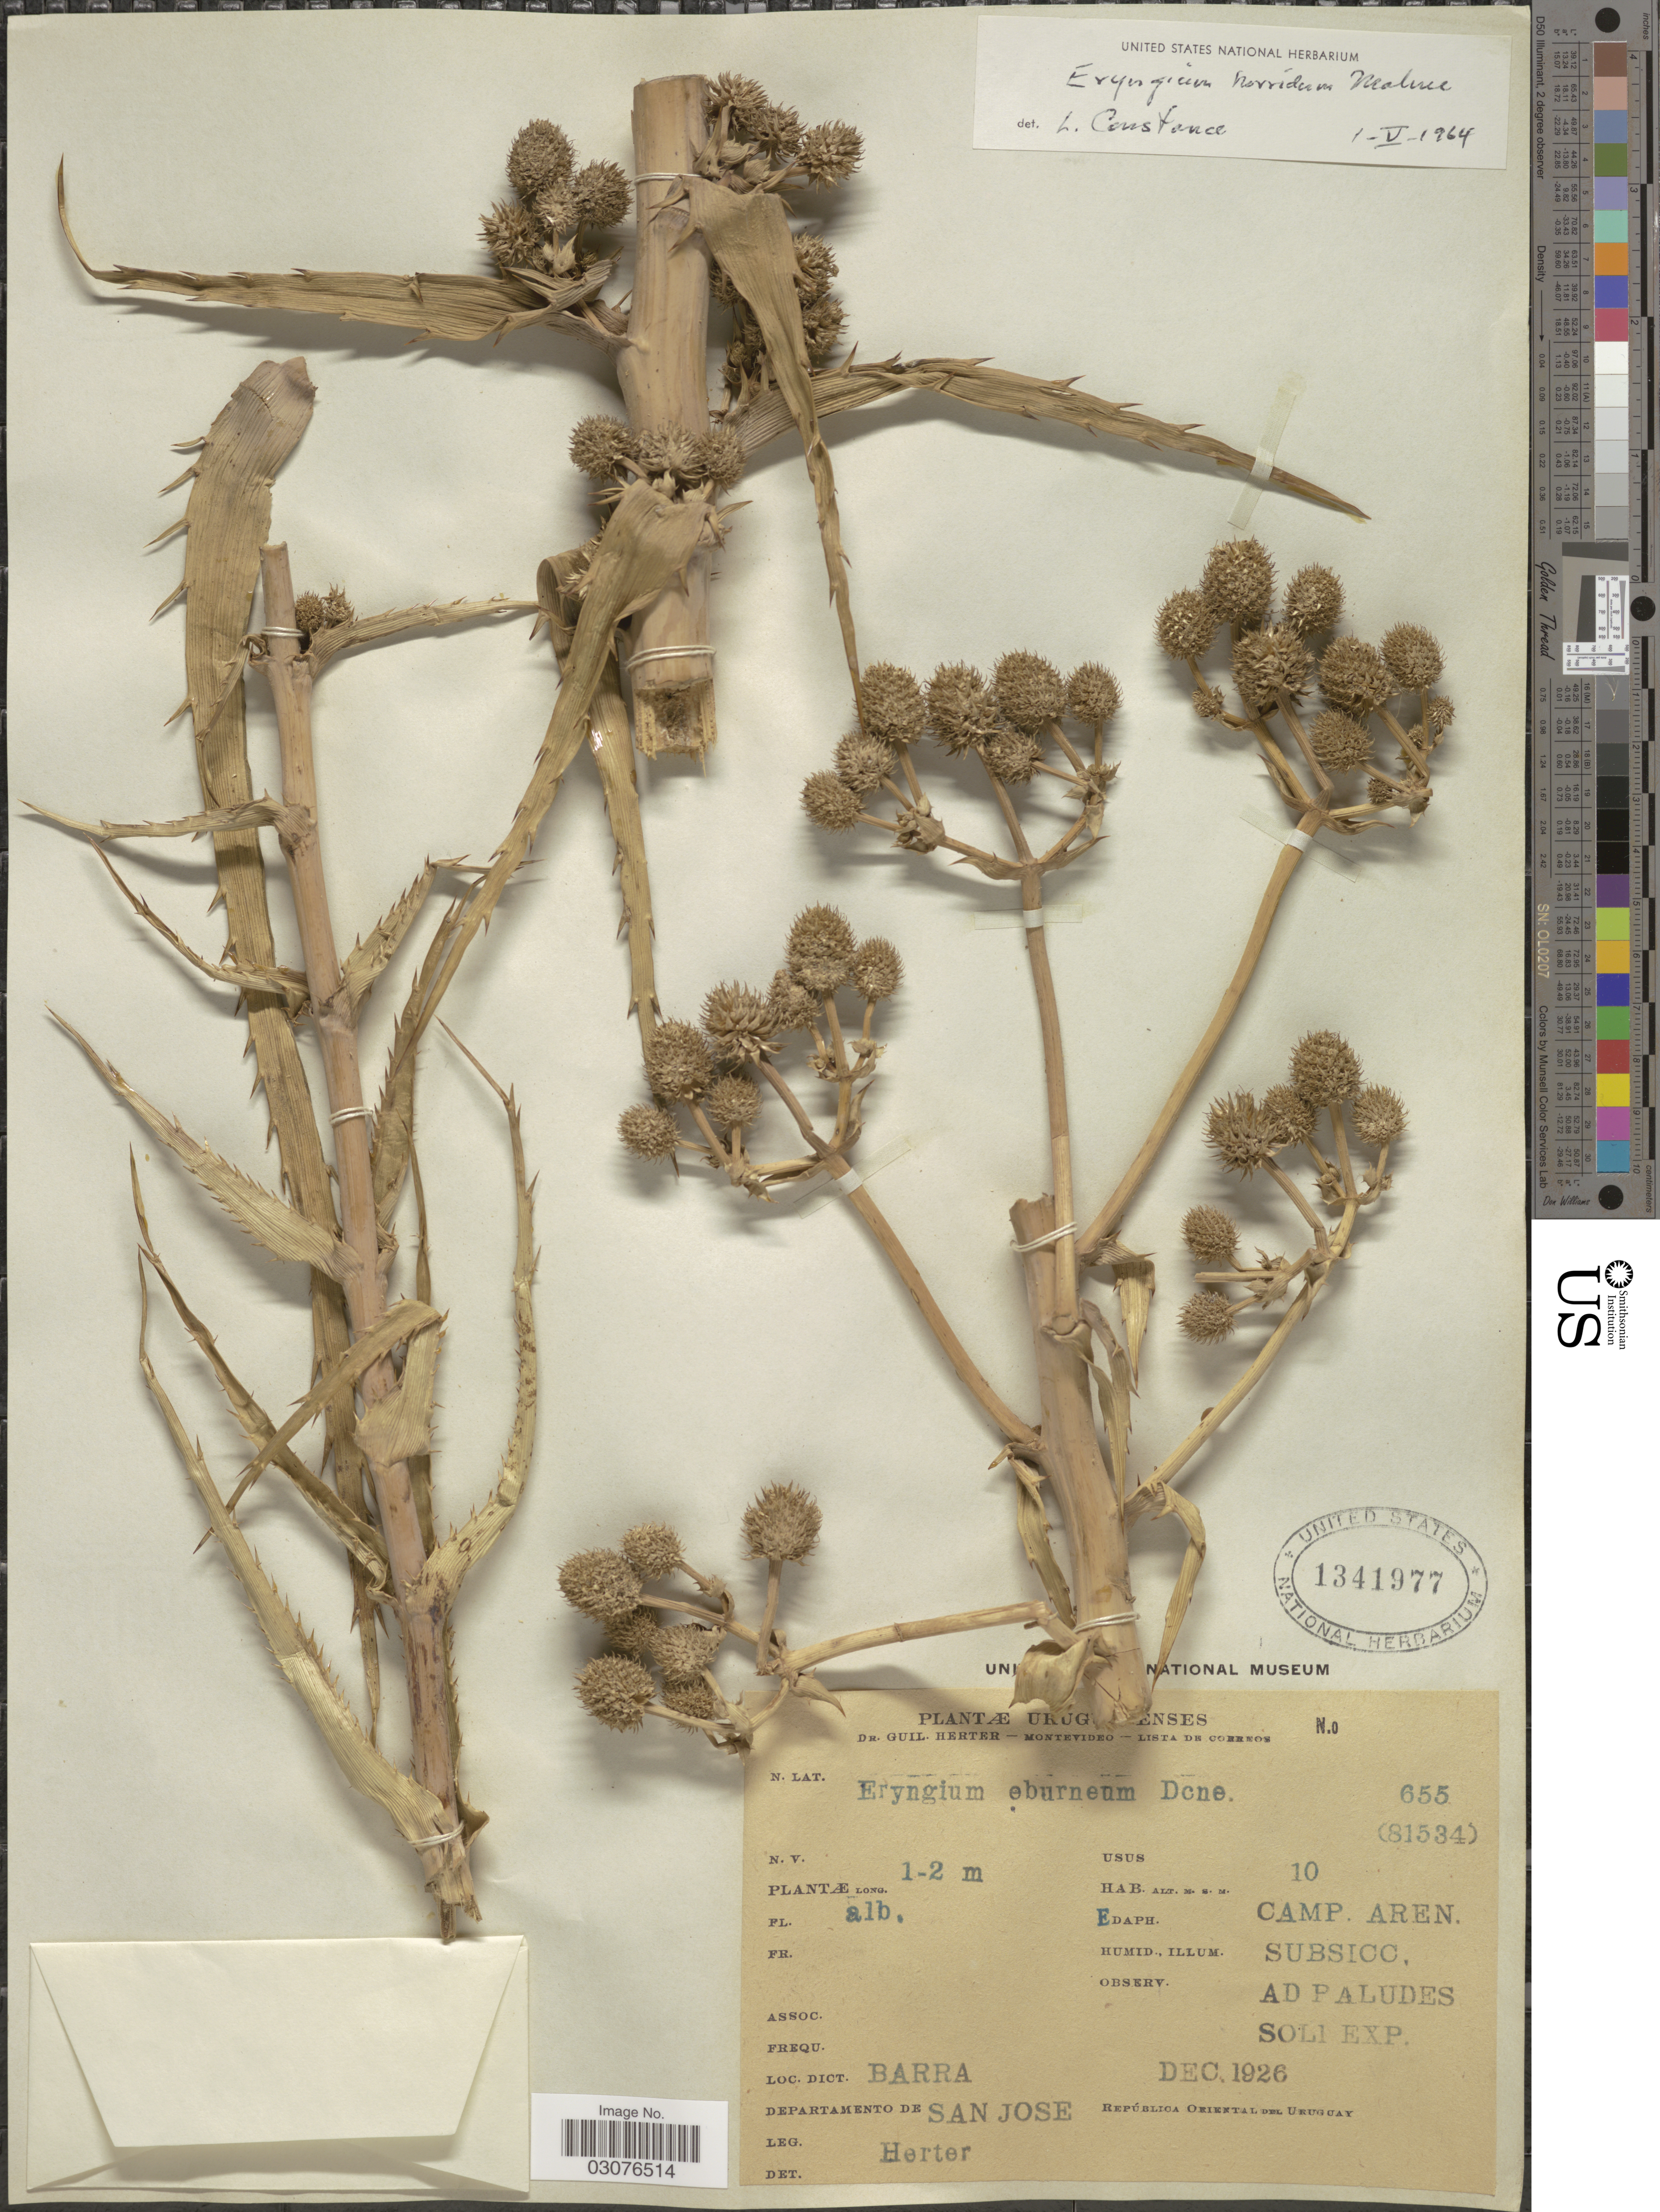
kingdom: Plantae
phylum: Tracheophyta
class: Magnoliopsida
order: Apiales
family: Apiaceae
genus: Eryngium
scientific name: Eryngium horridum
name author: Malme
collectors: G. Herter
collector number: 655(81534)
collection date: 1926-12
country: Uruguay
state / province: San Jose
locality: Barra. Departamento de San Jose. República Oriental del Uruguay.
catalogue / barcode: US 1341977